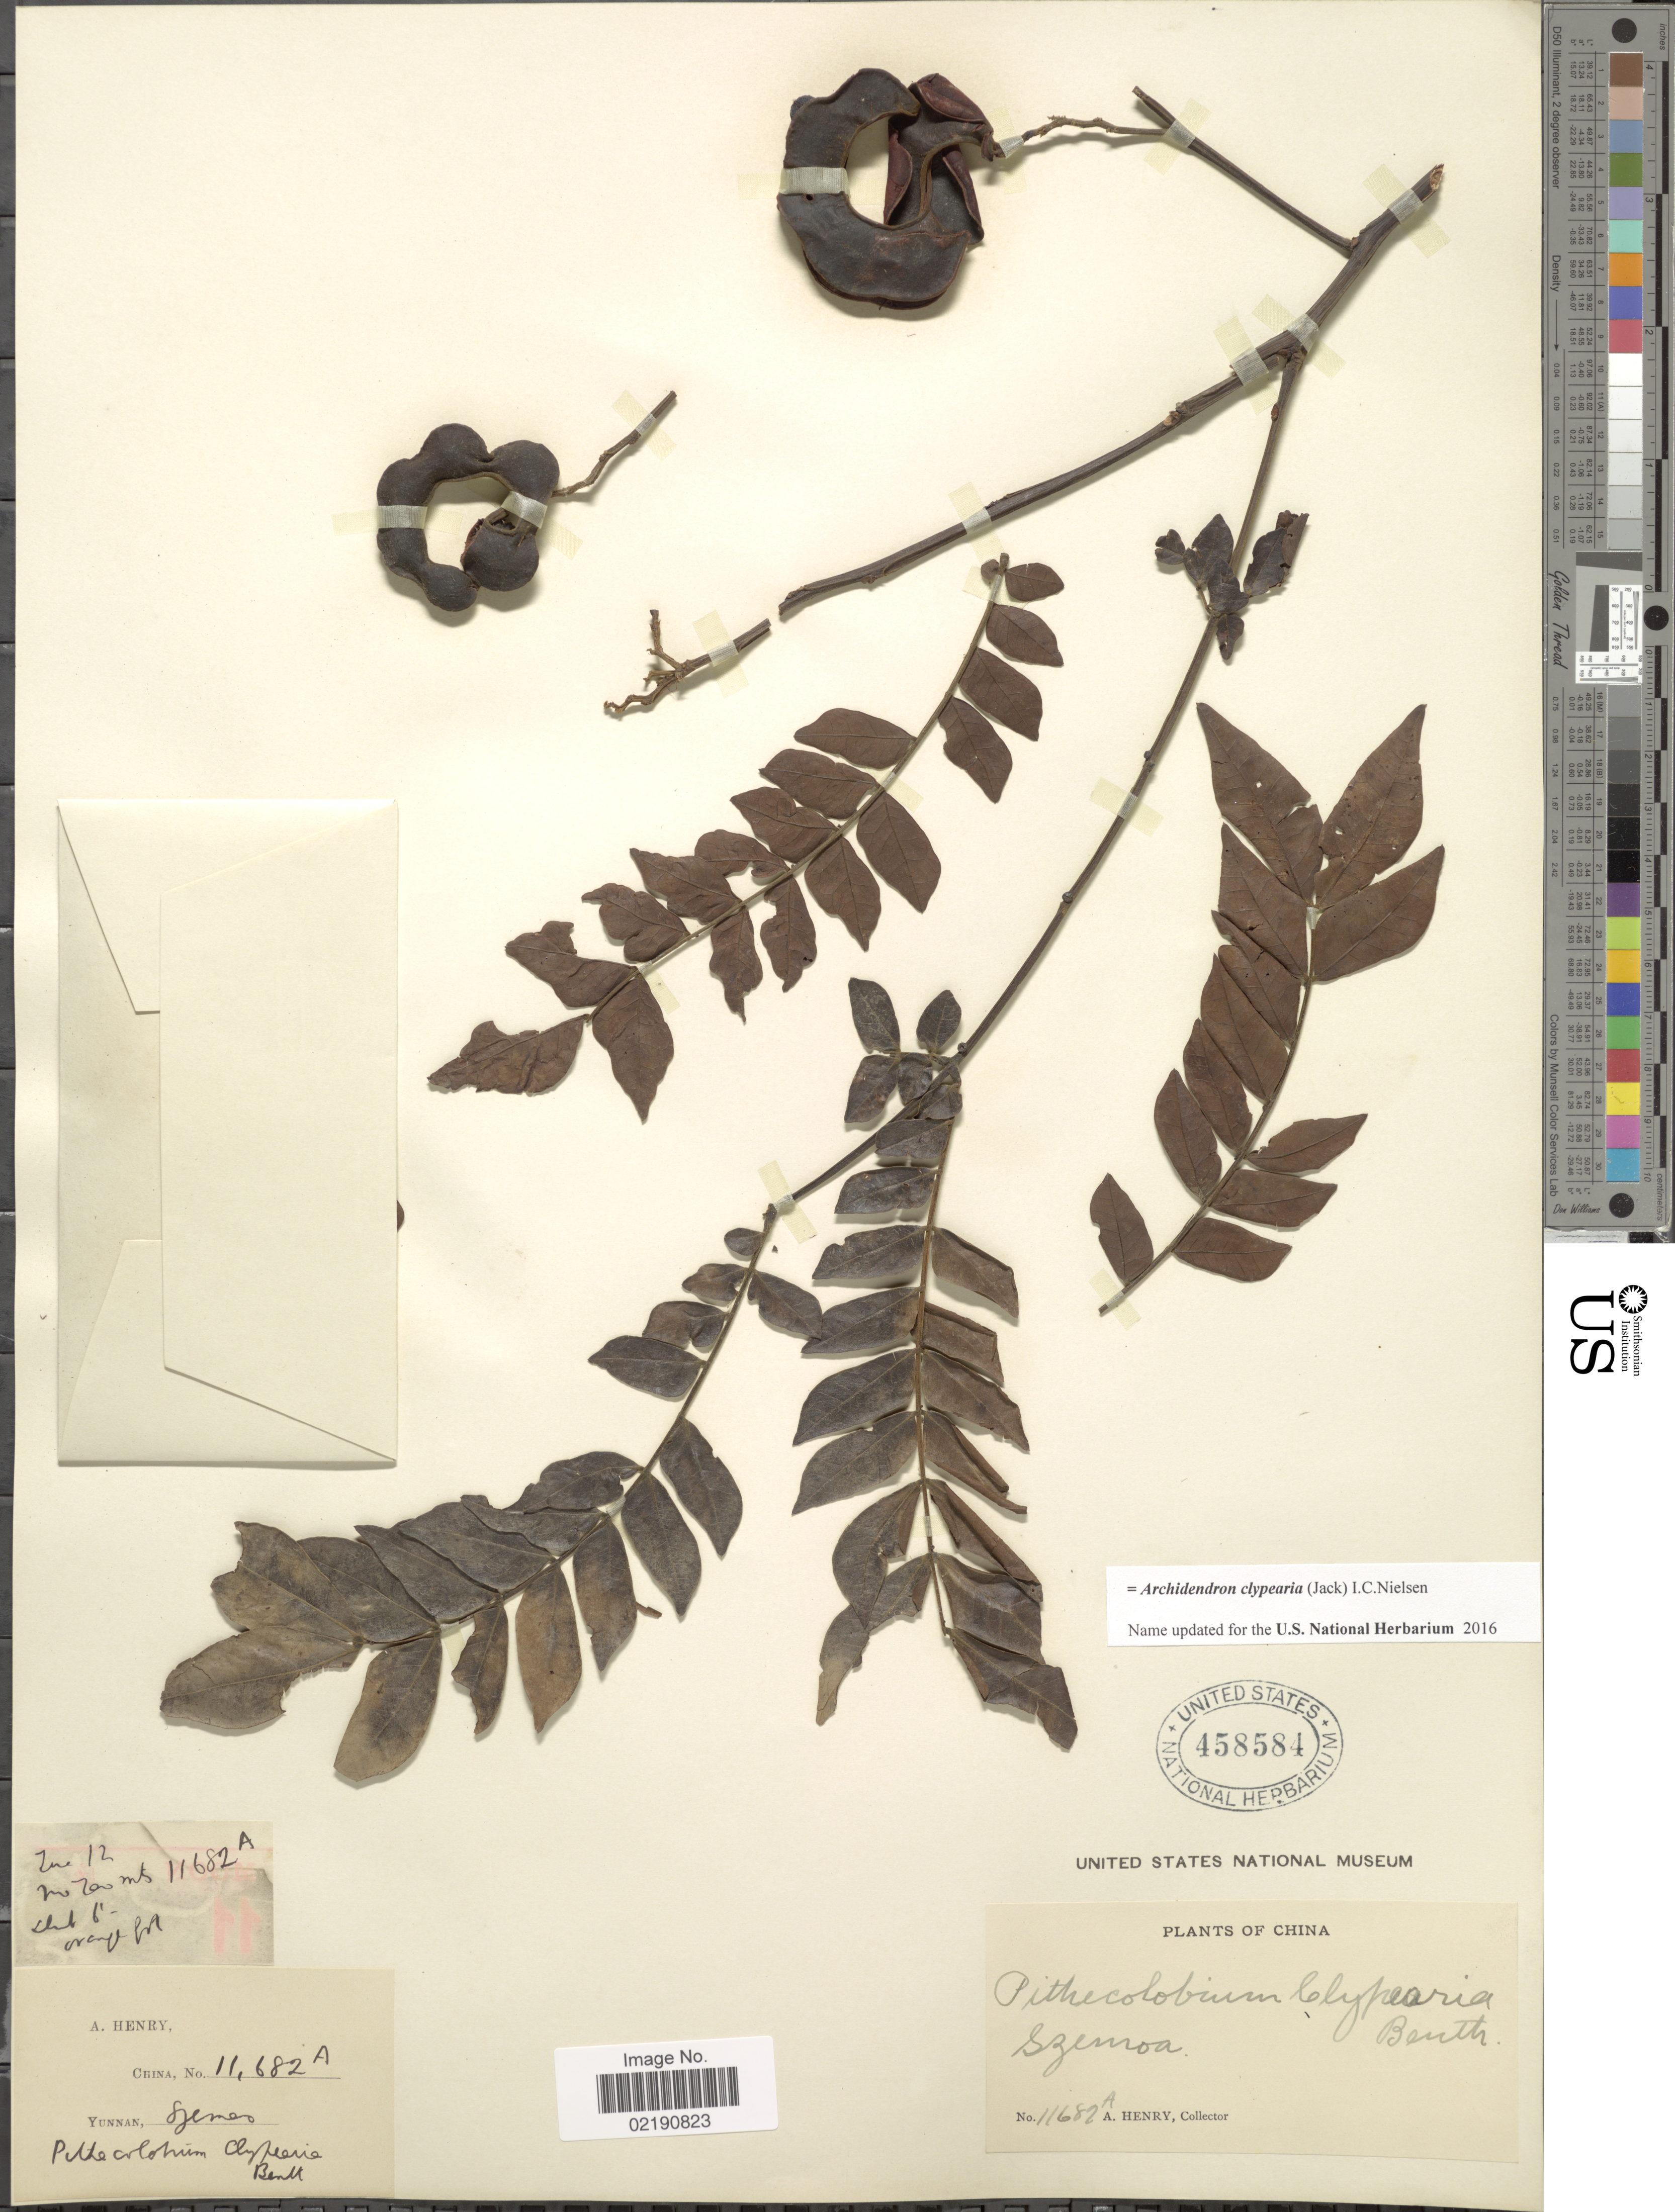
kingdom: Plantae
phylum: Tracheophyta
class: Magnoliopsida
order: Fabales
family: Fabaceae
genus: Archidendron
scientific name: Archidendron clypearia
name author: (Jack) I.C. Nielsen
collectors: A. Henry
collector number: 11682 A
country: China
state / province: Yunnan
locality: Szemoa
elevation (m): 200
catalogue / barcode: US 458584